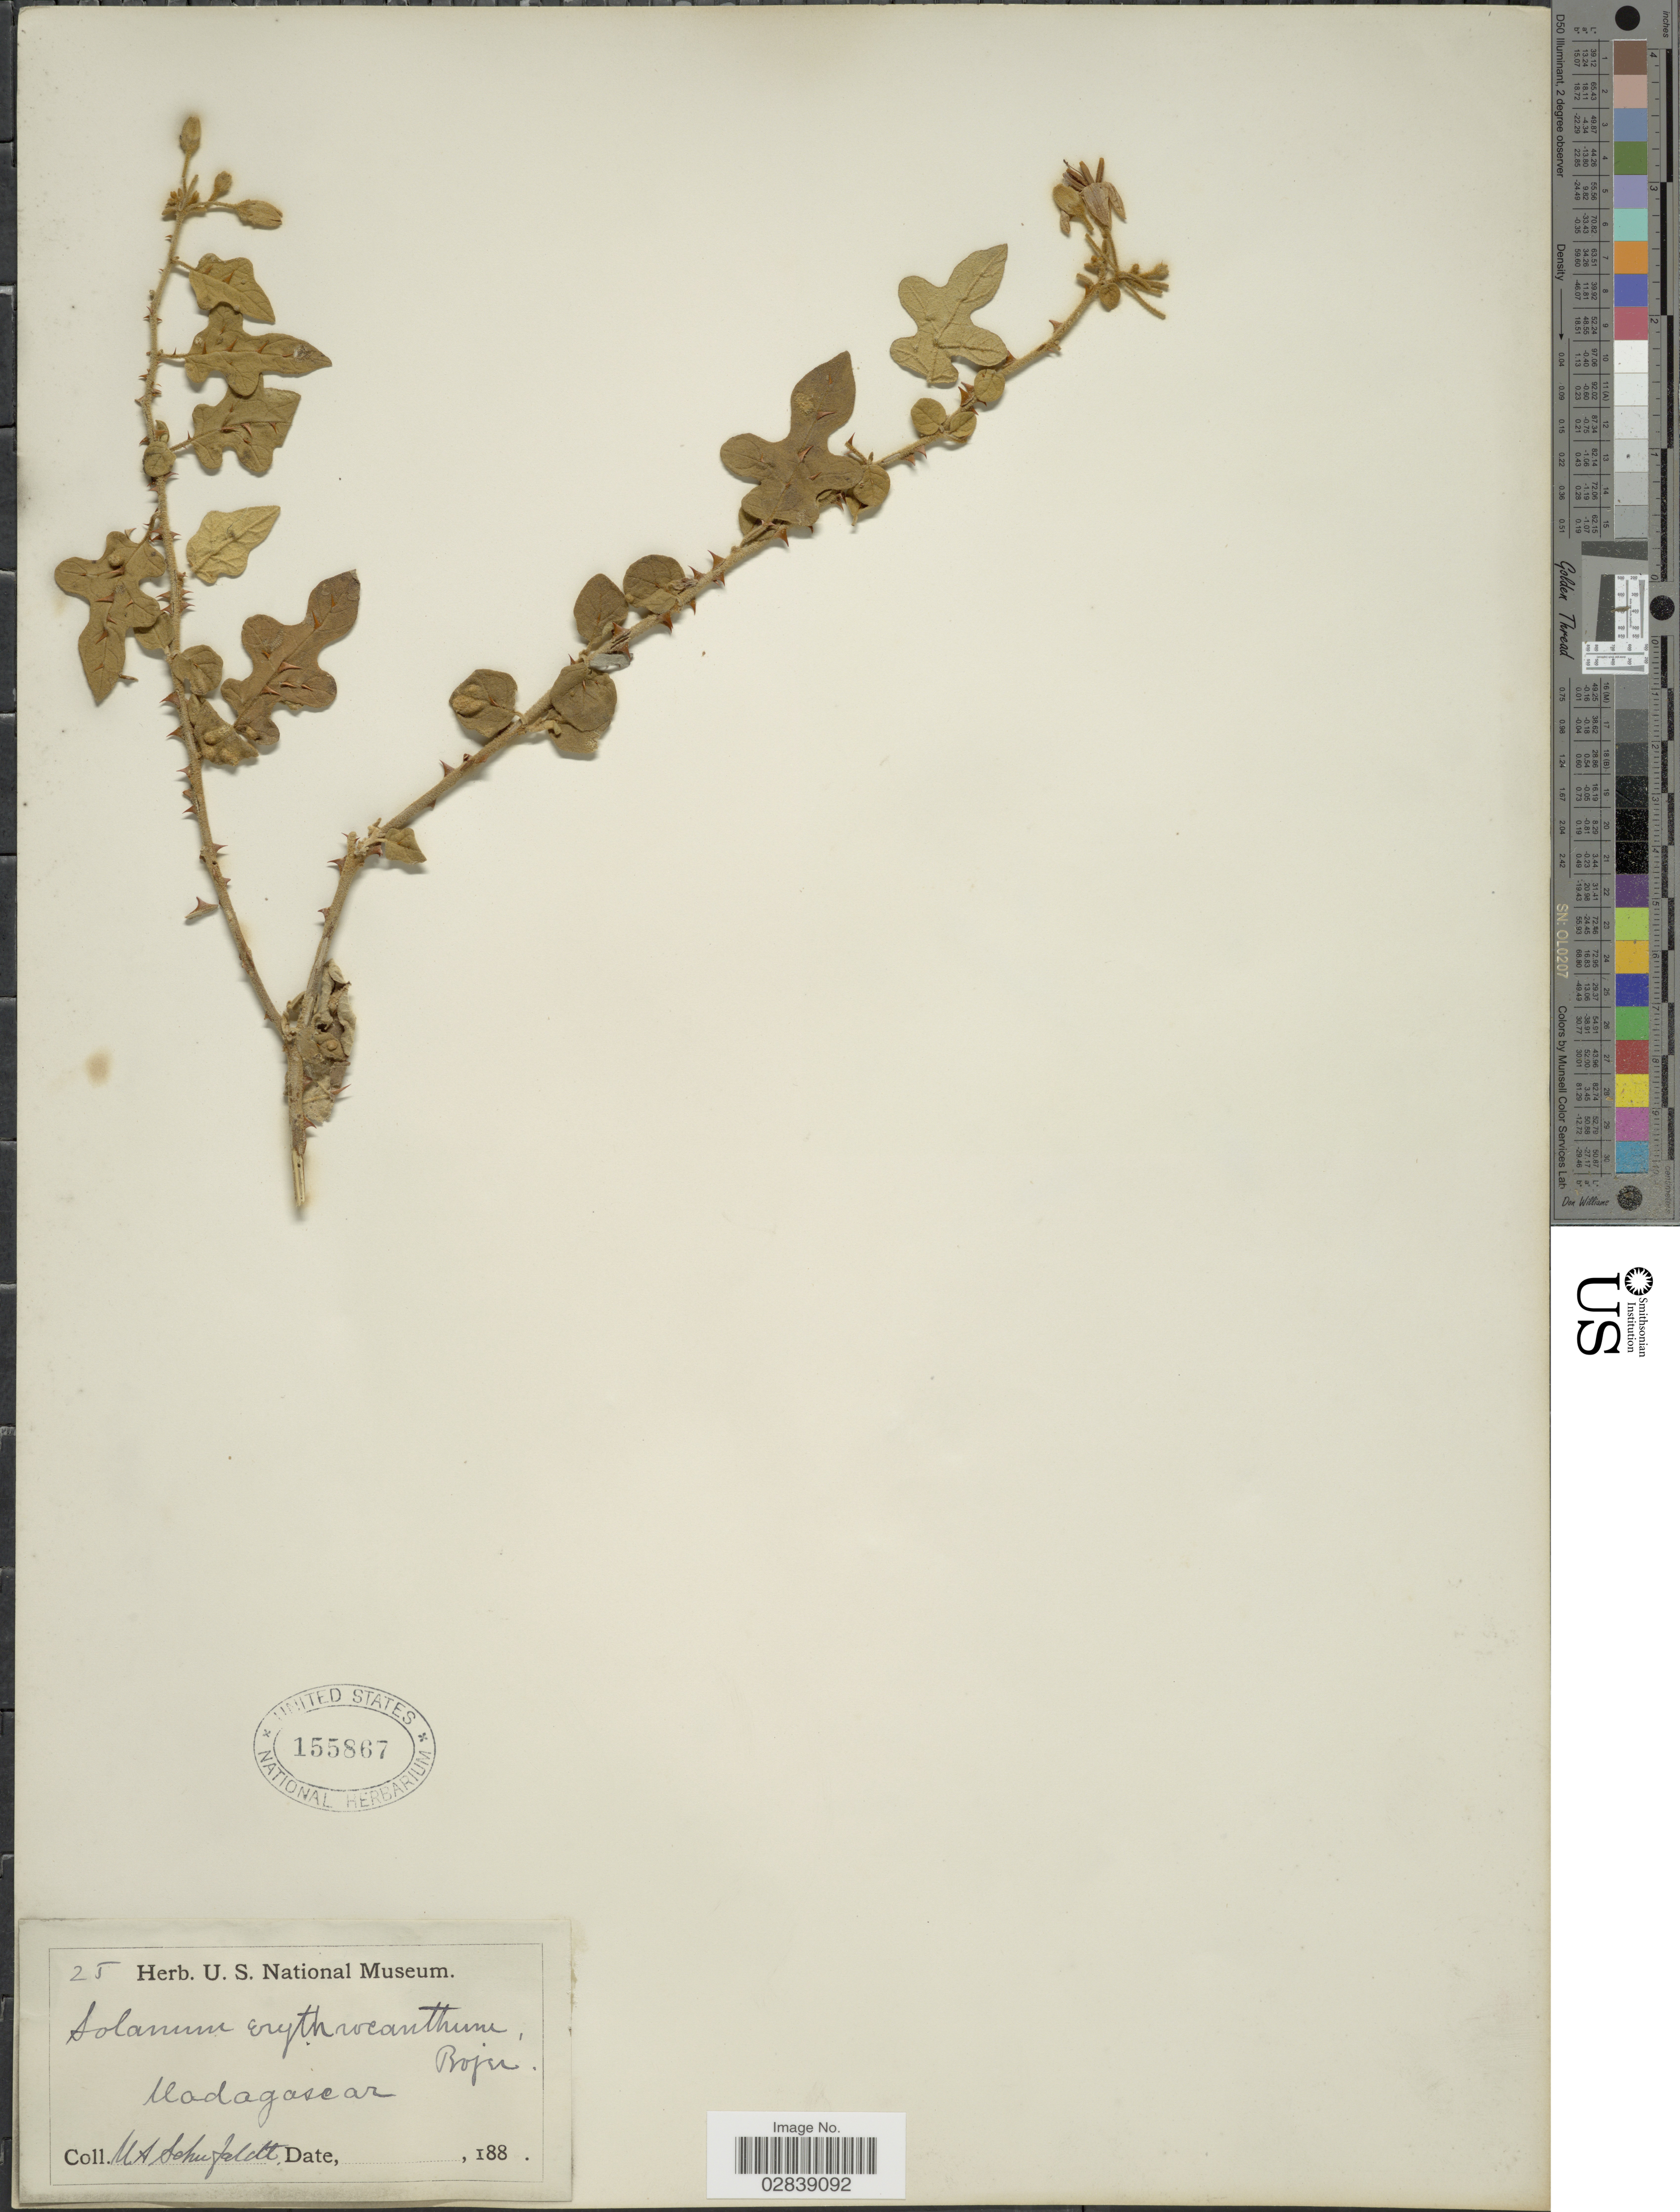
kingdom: Plantae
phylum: Tracheophyta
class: Magnoliopsida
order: Solanales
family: Solanaceae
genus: Solanum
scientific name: Solanum erythracanthum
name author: Bojer ex Dunal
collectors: M. Schufeldt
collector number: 25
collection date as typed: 188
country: Madagascar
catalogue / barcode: US 155867